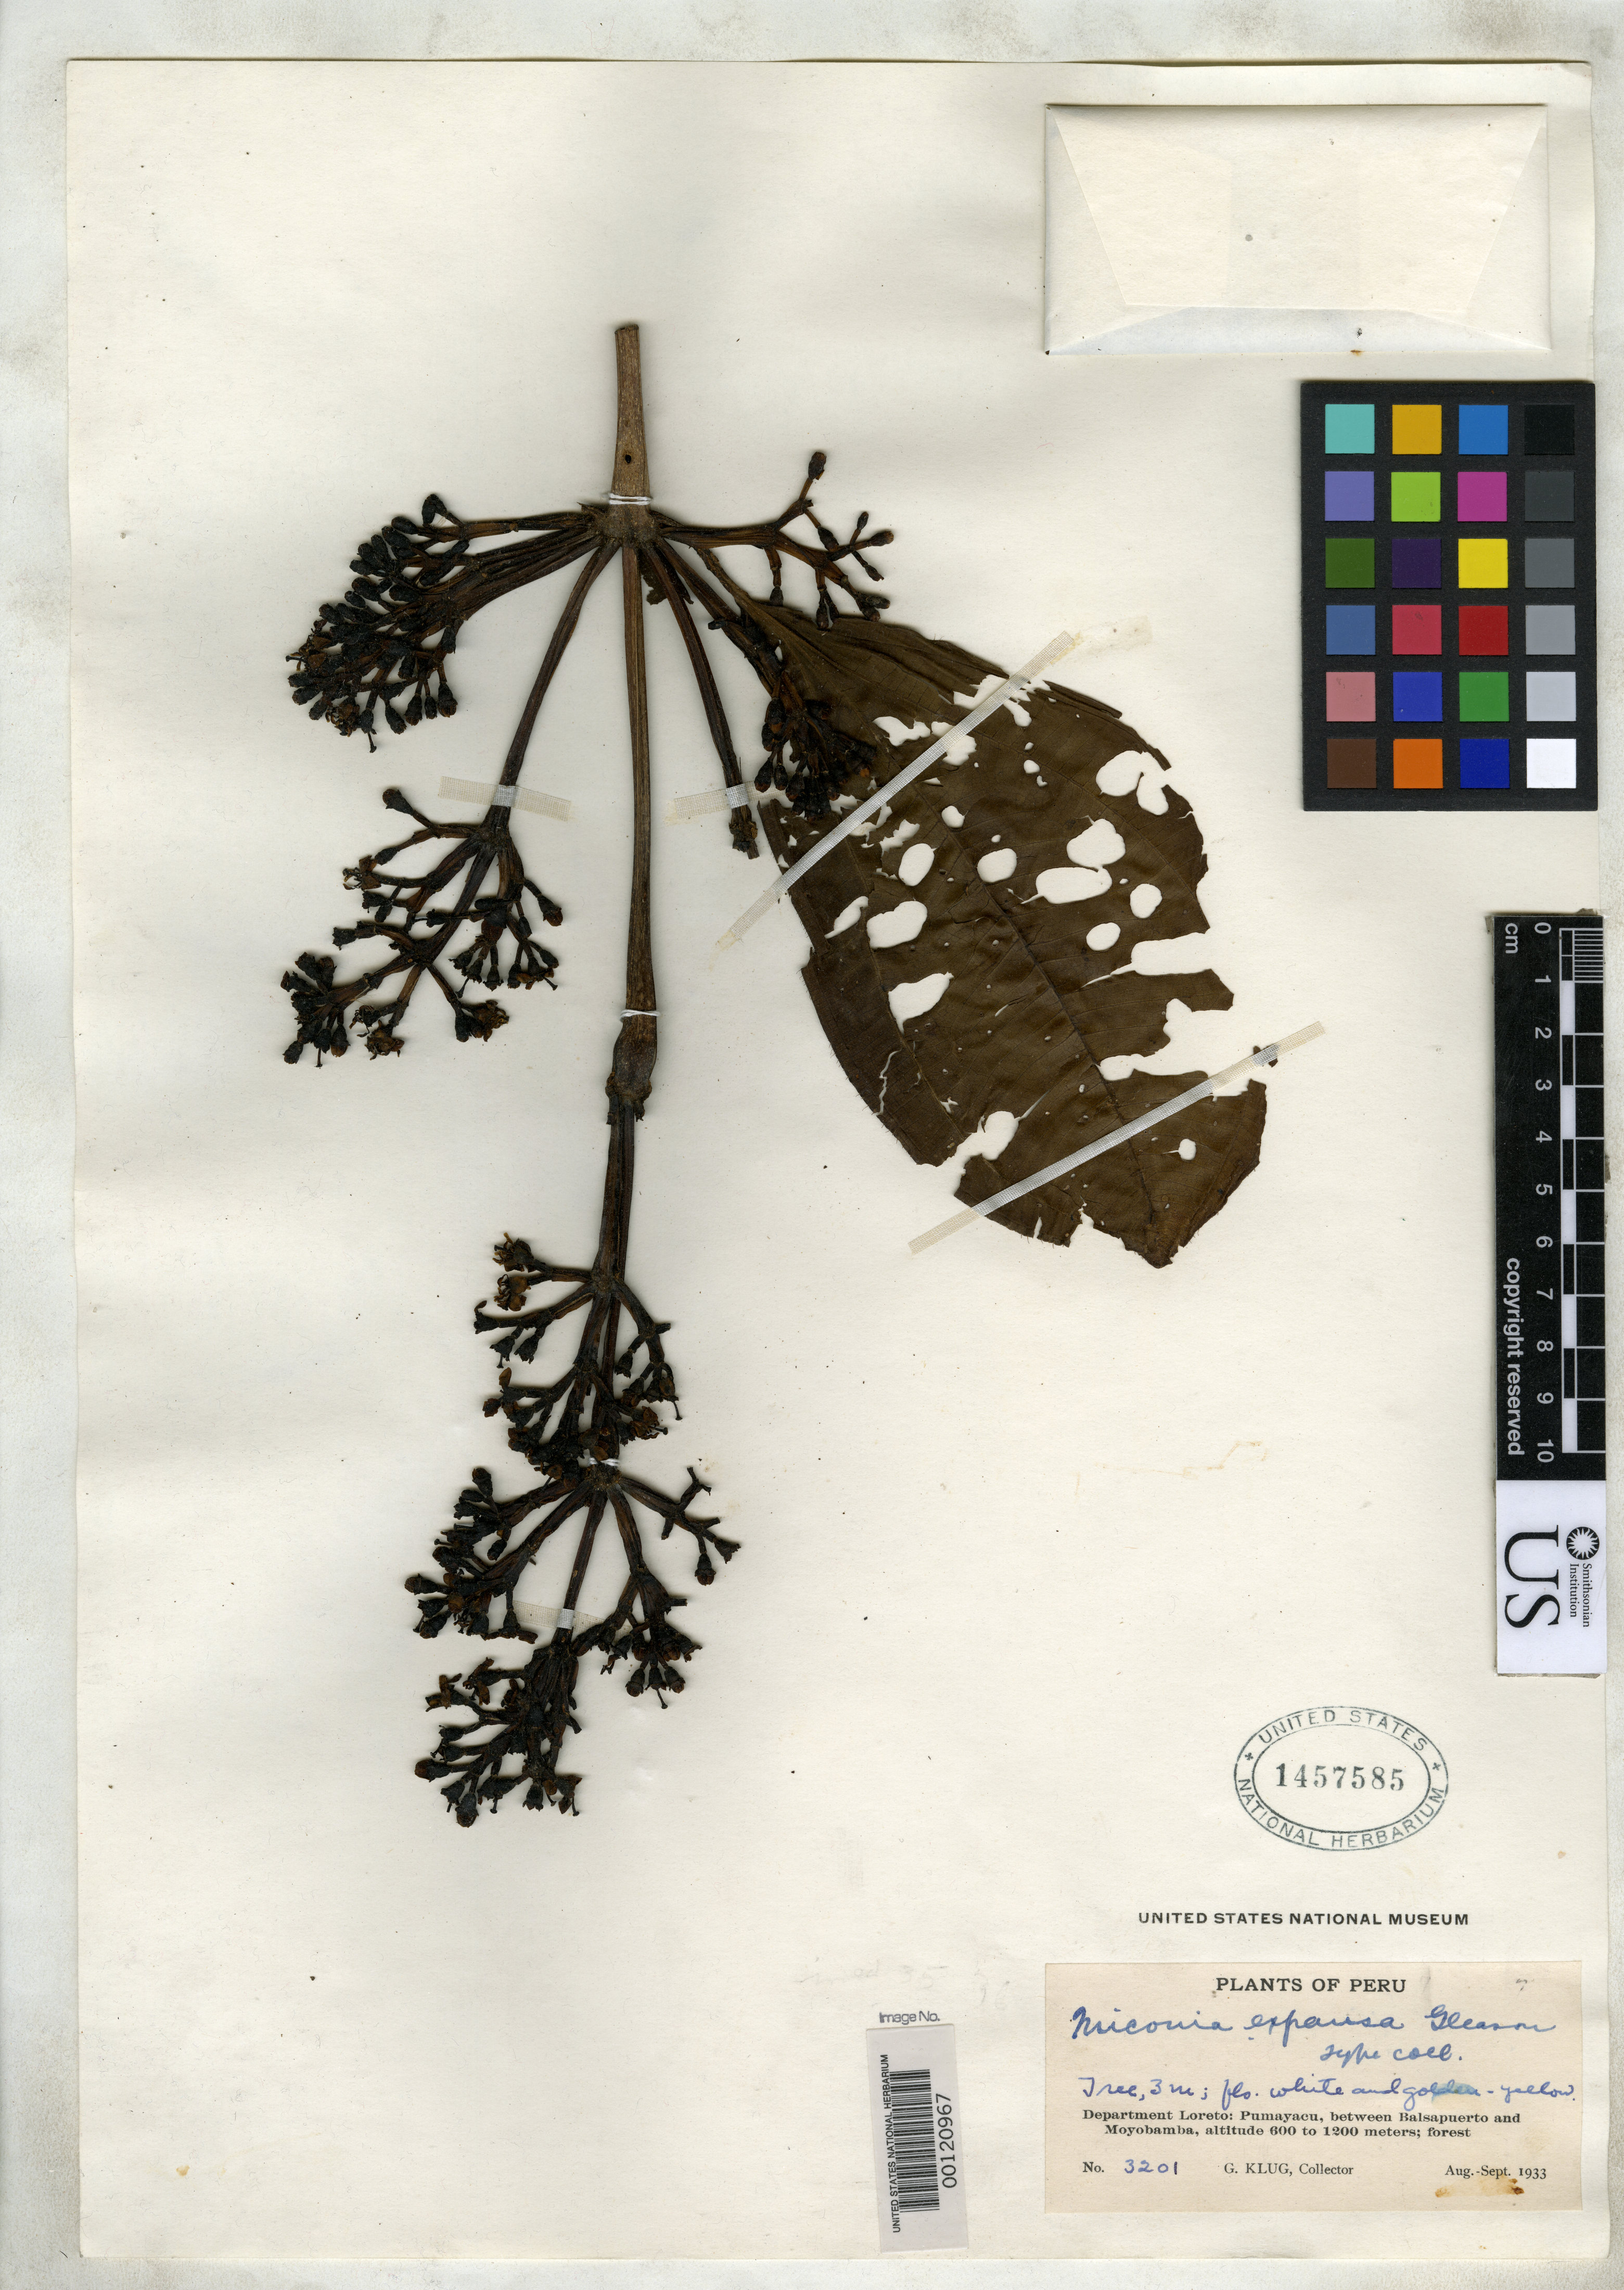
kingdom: Plantae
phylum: Tracheophyta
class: Magnoliopsida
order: Myrtales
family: Melastomataceae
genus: Miconia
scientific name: Miconia expansa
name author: Gleason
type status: Isotype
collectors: G. Klug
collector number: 3201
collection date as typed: Aug 1933 to -- Sep 1933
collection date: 1933-08/1933-09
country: Peru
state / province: Loreto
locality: Pumayacu, between Balsapuerto and Moyobamba.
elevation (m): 600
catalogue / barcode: US 1457585